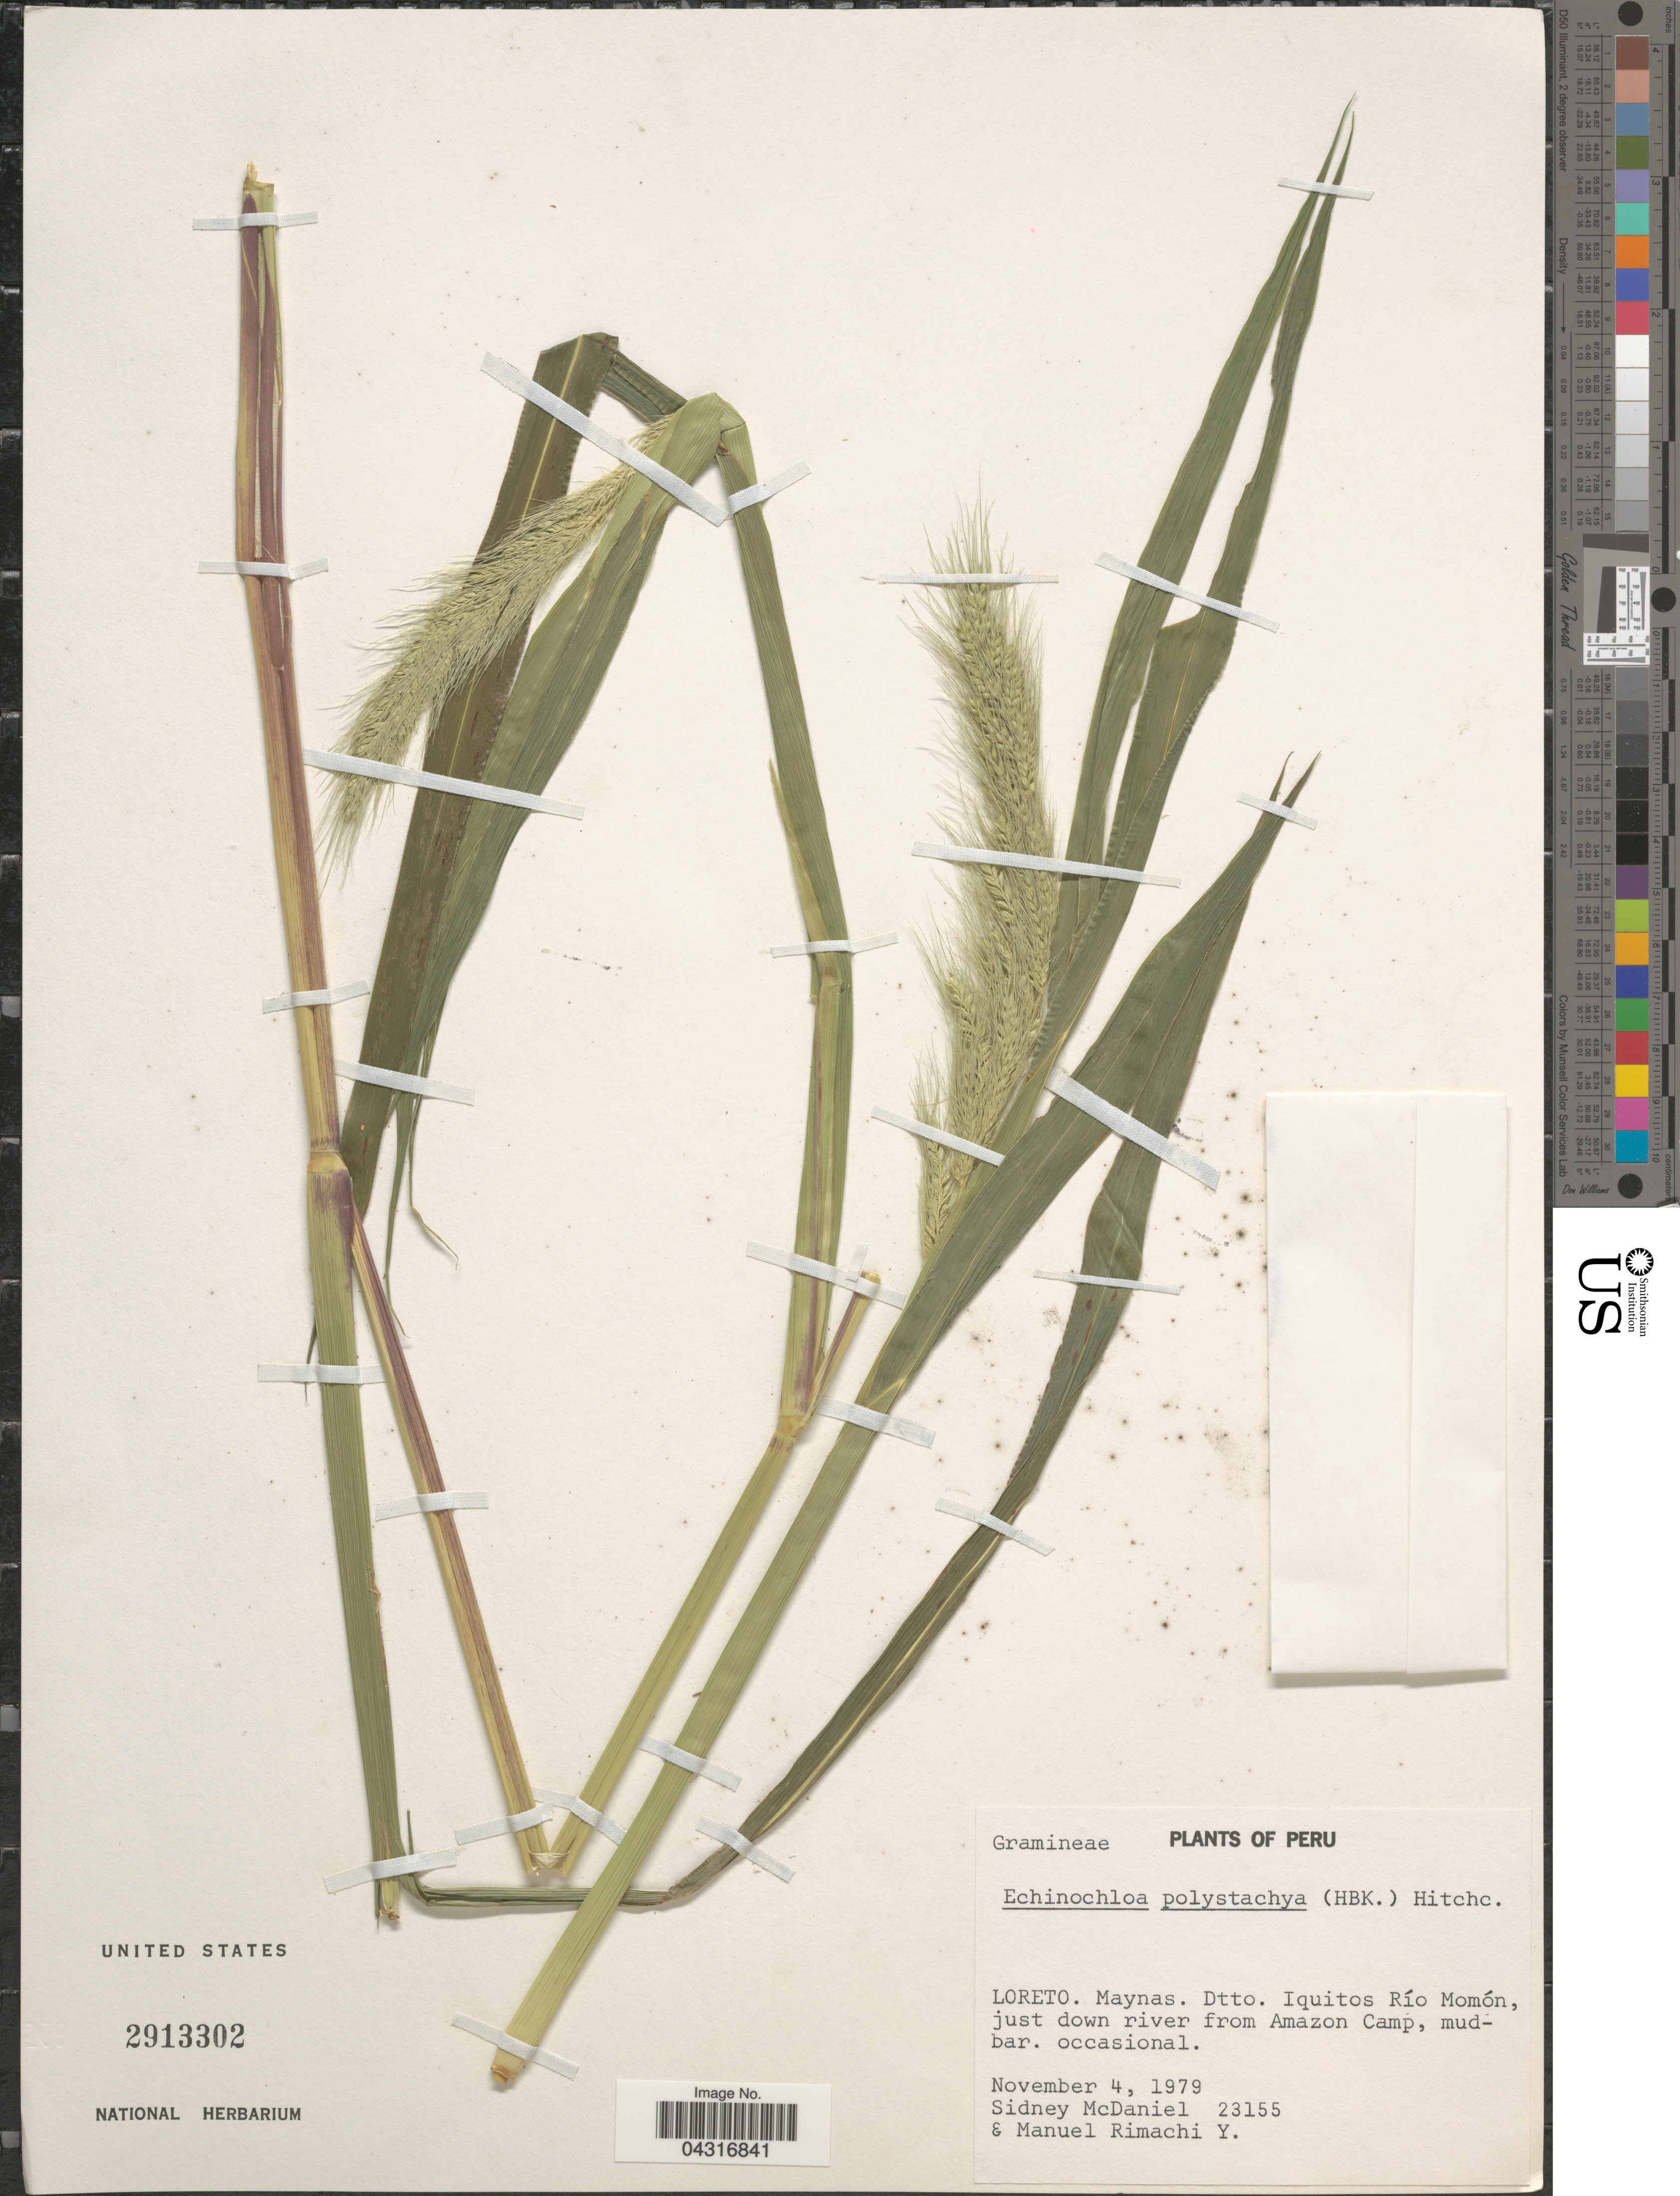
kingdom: Plantae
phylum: Tracheophyta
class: Liliopsida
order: Poales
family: Poaceae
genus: Echinochloa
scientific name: Echinochloa polystachya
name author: (Kunth) Hitchc.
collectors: S. McDaniel & M. Rimachi Y.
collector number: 23155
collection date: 1979-11-04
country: Peru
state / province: Loreto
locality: Maynas. Dtto. Iquitos Río Momón, just down river from Amazon Camp, mudbar.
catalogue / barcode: US 2913302